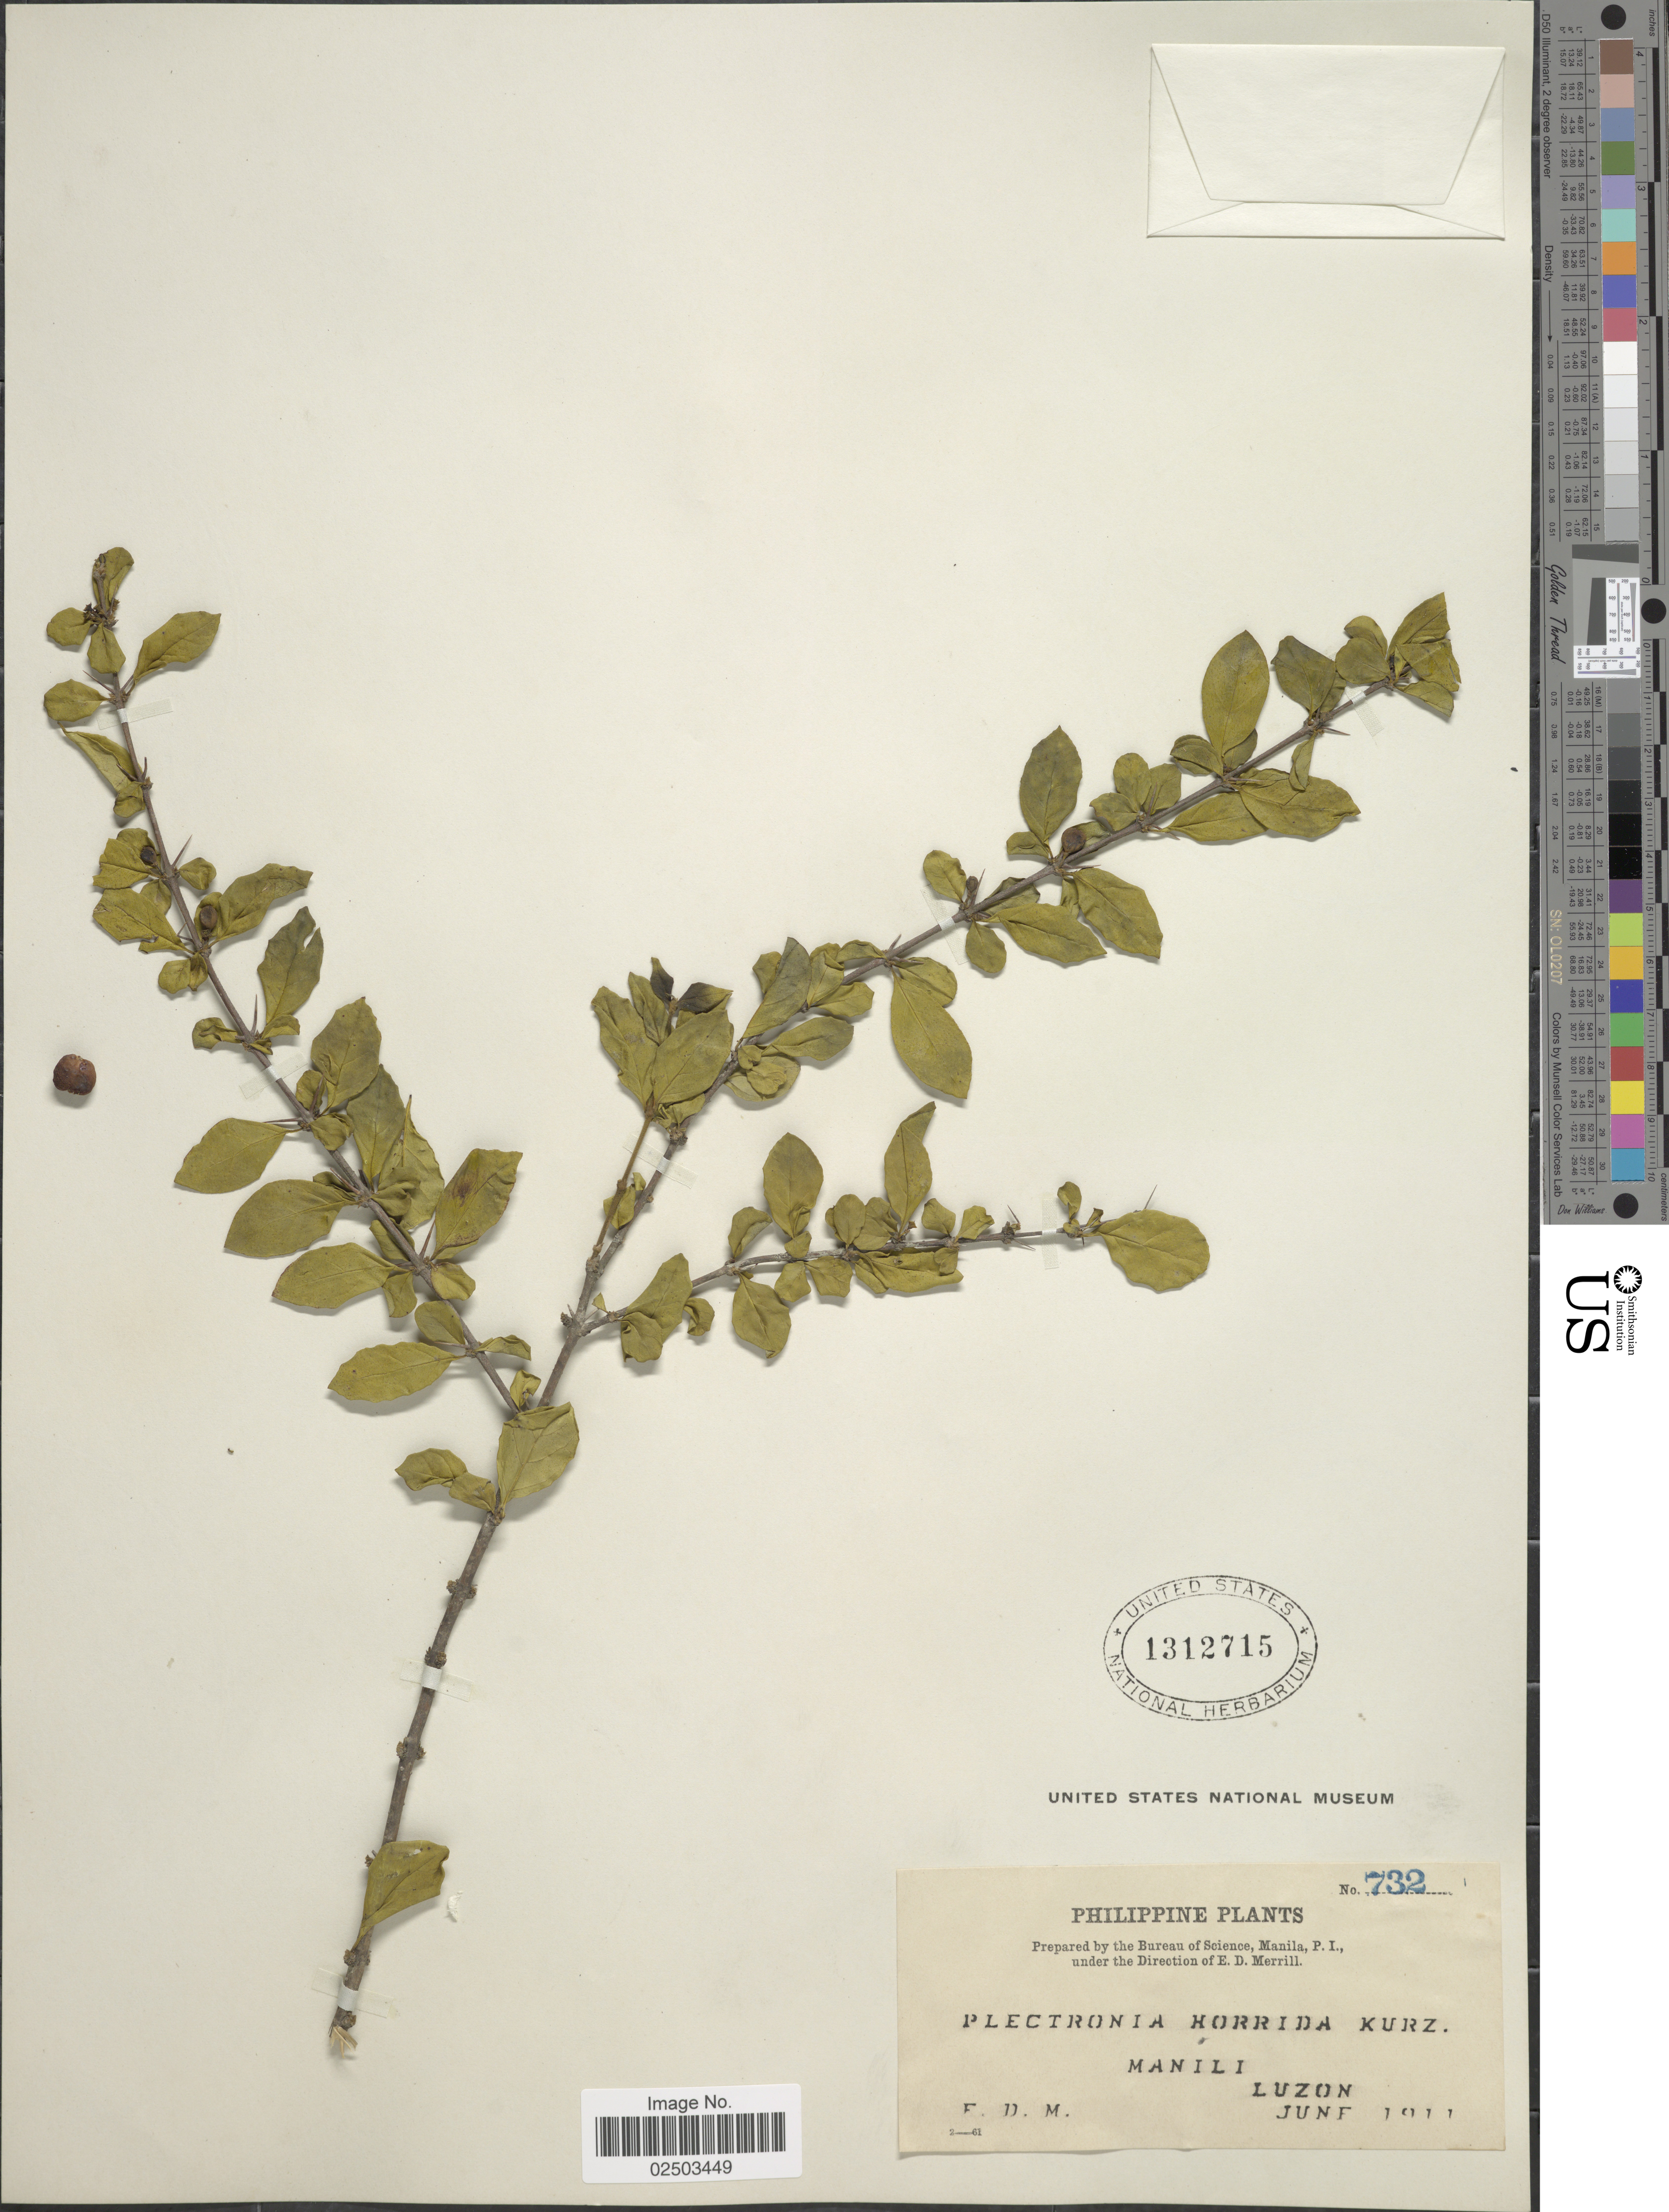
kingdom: Plantae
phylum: Tracheophyta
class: Magnoliopsida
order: Gentianales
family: Rubiaceae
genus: Canthium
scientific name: Canthium horridum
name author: Blume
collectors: E. D. Merrill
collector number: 732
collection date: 1911-06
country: Philippines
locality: Manili, Luzon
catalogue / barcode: US 1312715